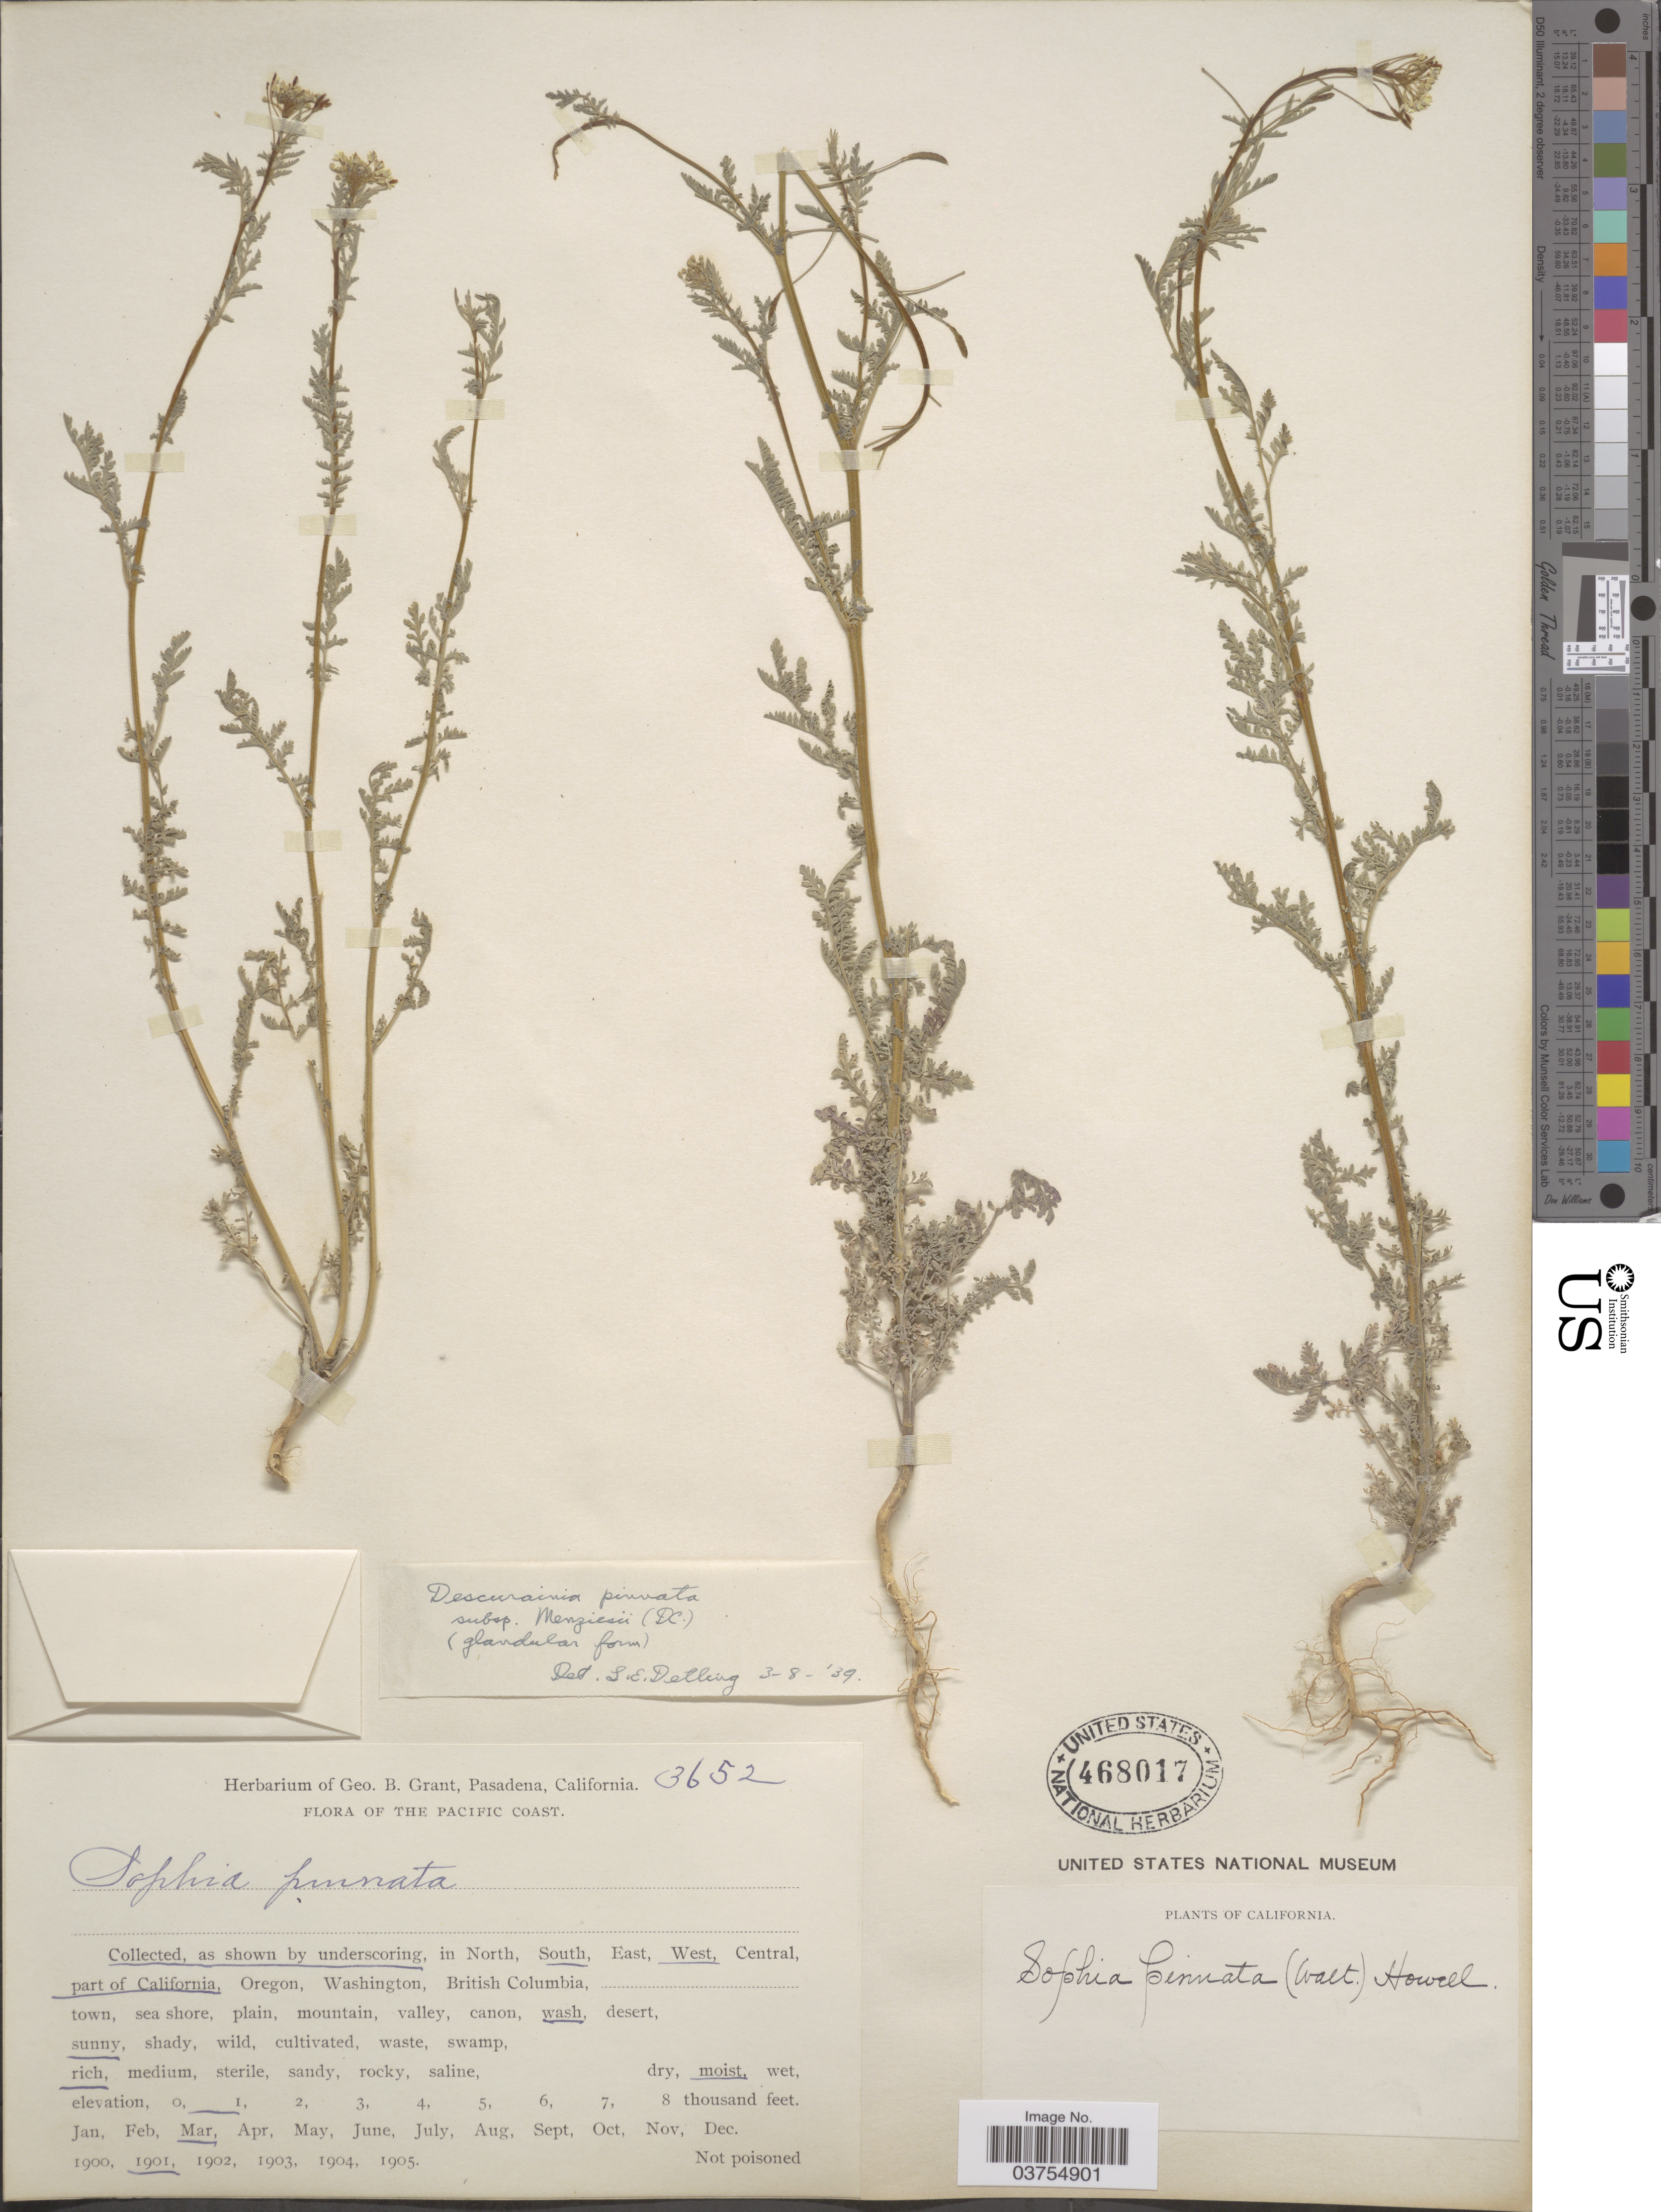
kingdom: Plantae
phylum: Tracheophyta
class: Magnoliopsida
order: Brassicales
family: Brassicaceae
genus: Descurainia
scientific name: Descurainia pinnata subsp. menziesii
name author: (DC.) Detling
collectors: ex herb. Geo. B. Grant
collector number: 3652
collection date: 1901-03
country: United States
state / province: California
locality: The Pacific Coast. South, West, part of California.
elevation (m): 305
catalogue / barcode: US 468017